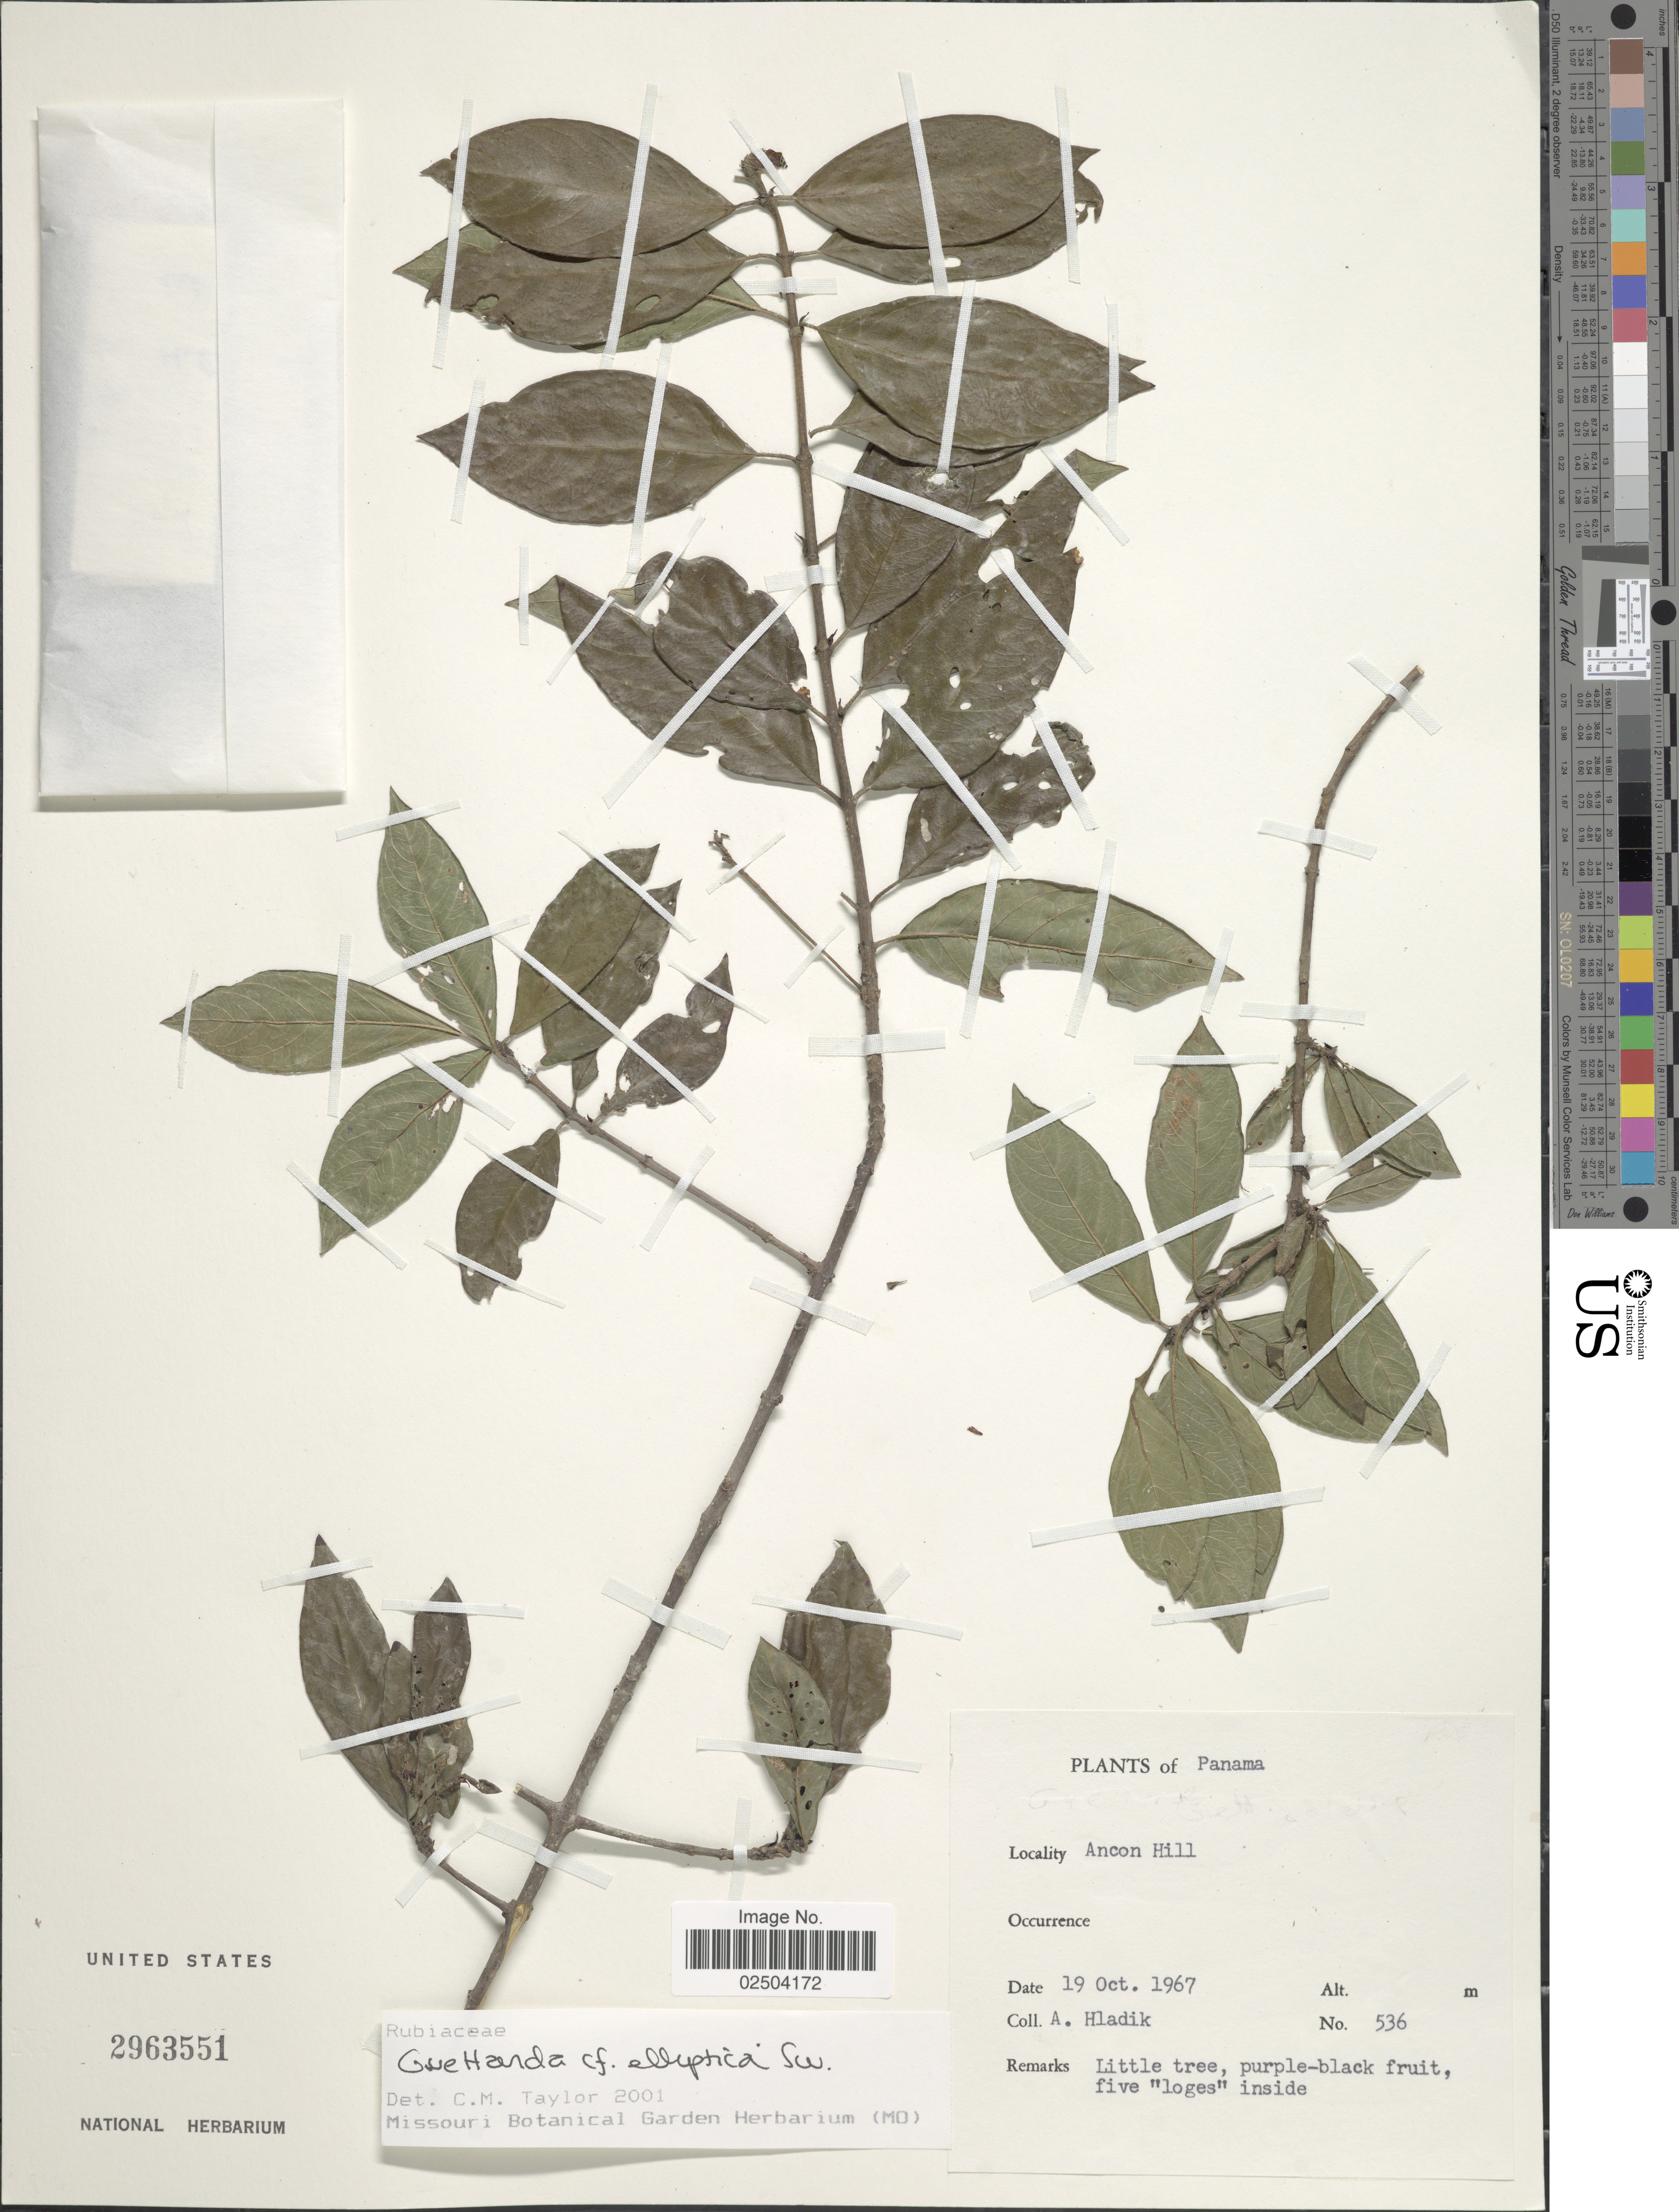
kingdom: Plantae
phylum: Tracheophyta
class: Magnoliopsida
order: Gentianales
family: Rubiaceae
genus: Guettarda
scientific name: Guettarda elliptica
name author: Sw.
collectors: A. Hladik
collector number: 536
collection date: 1967-10-19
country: Panama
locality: Ancon Hill.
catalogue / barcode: US 2963551